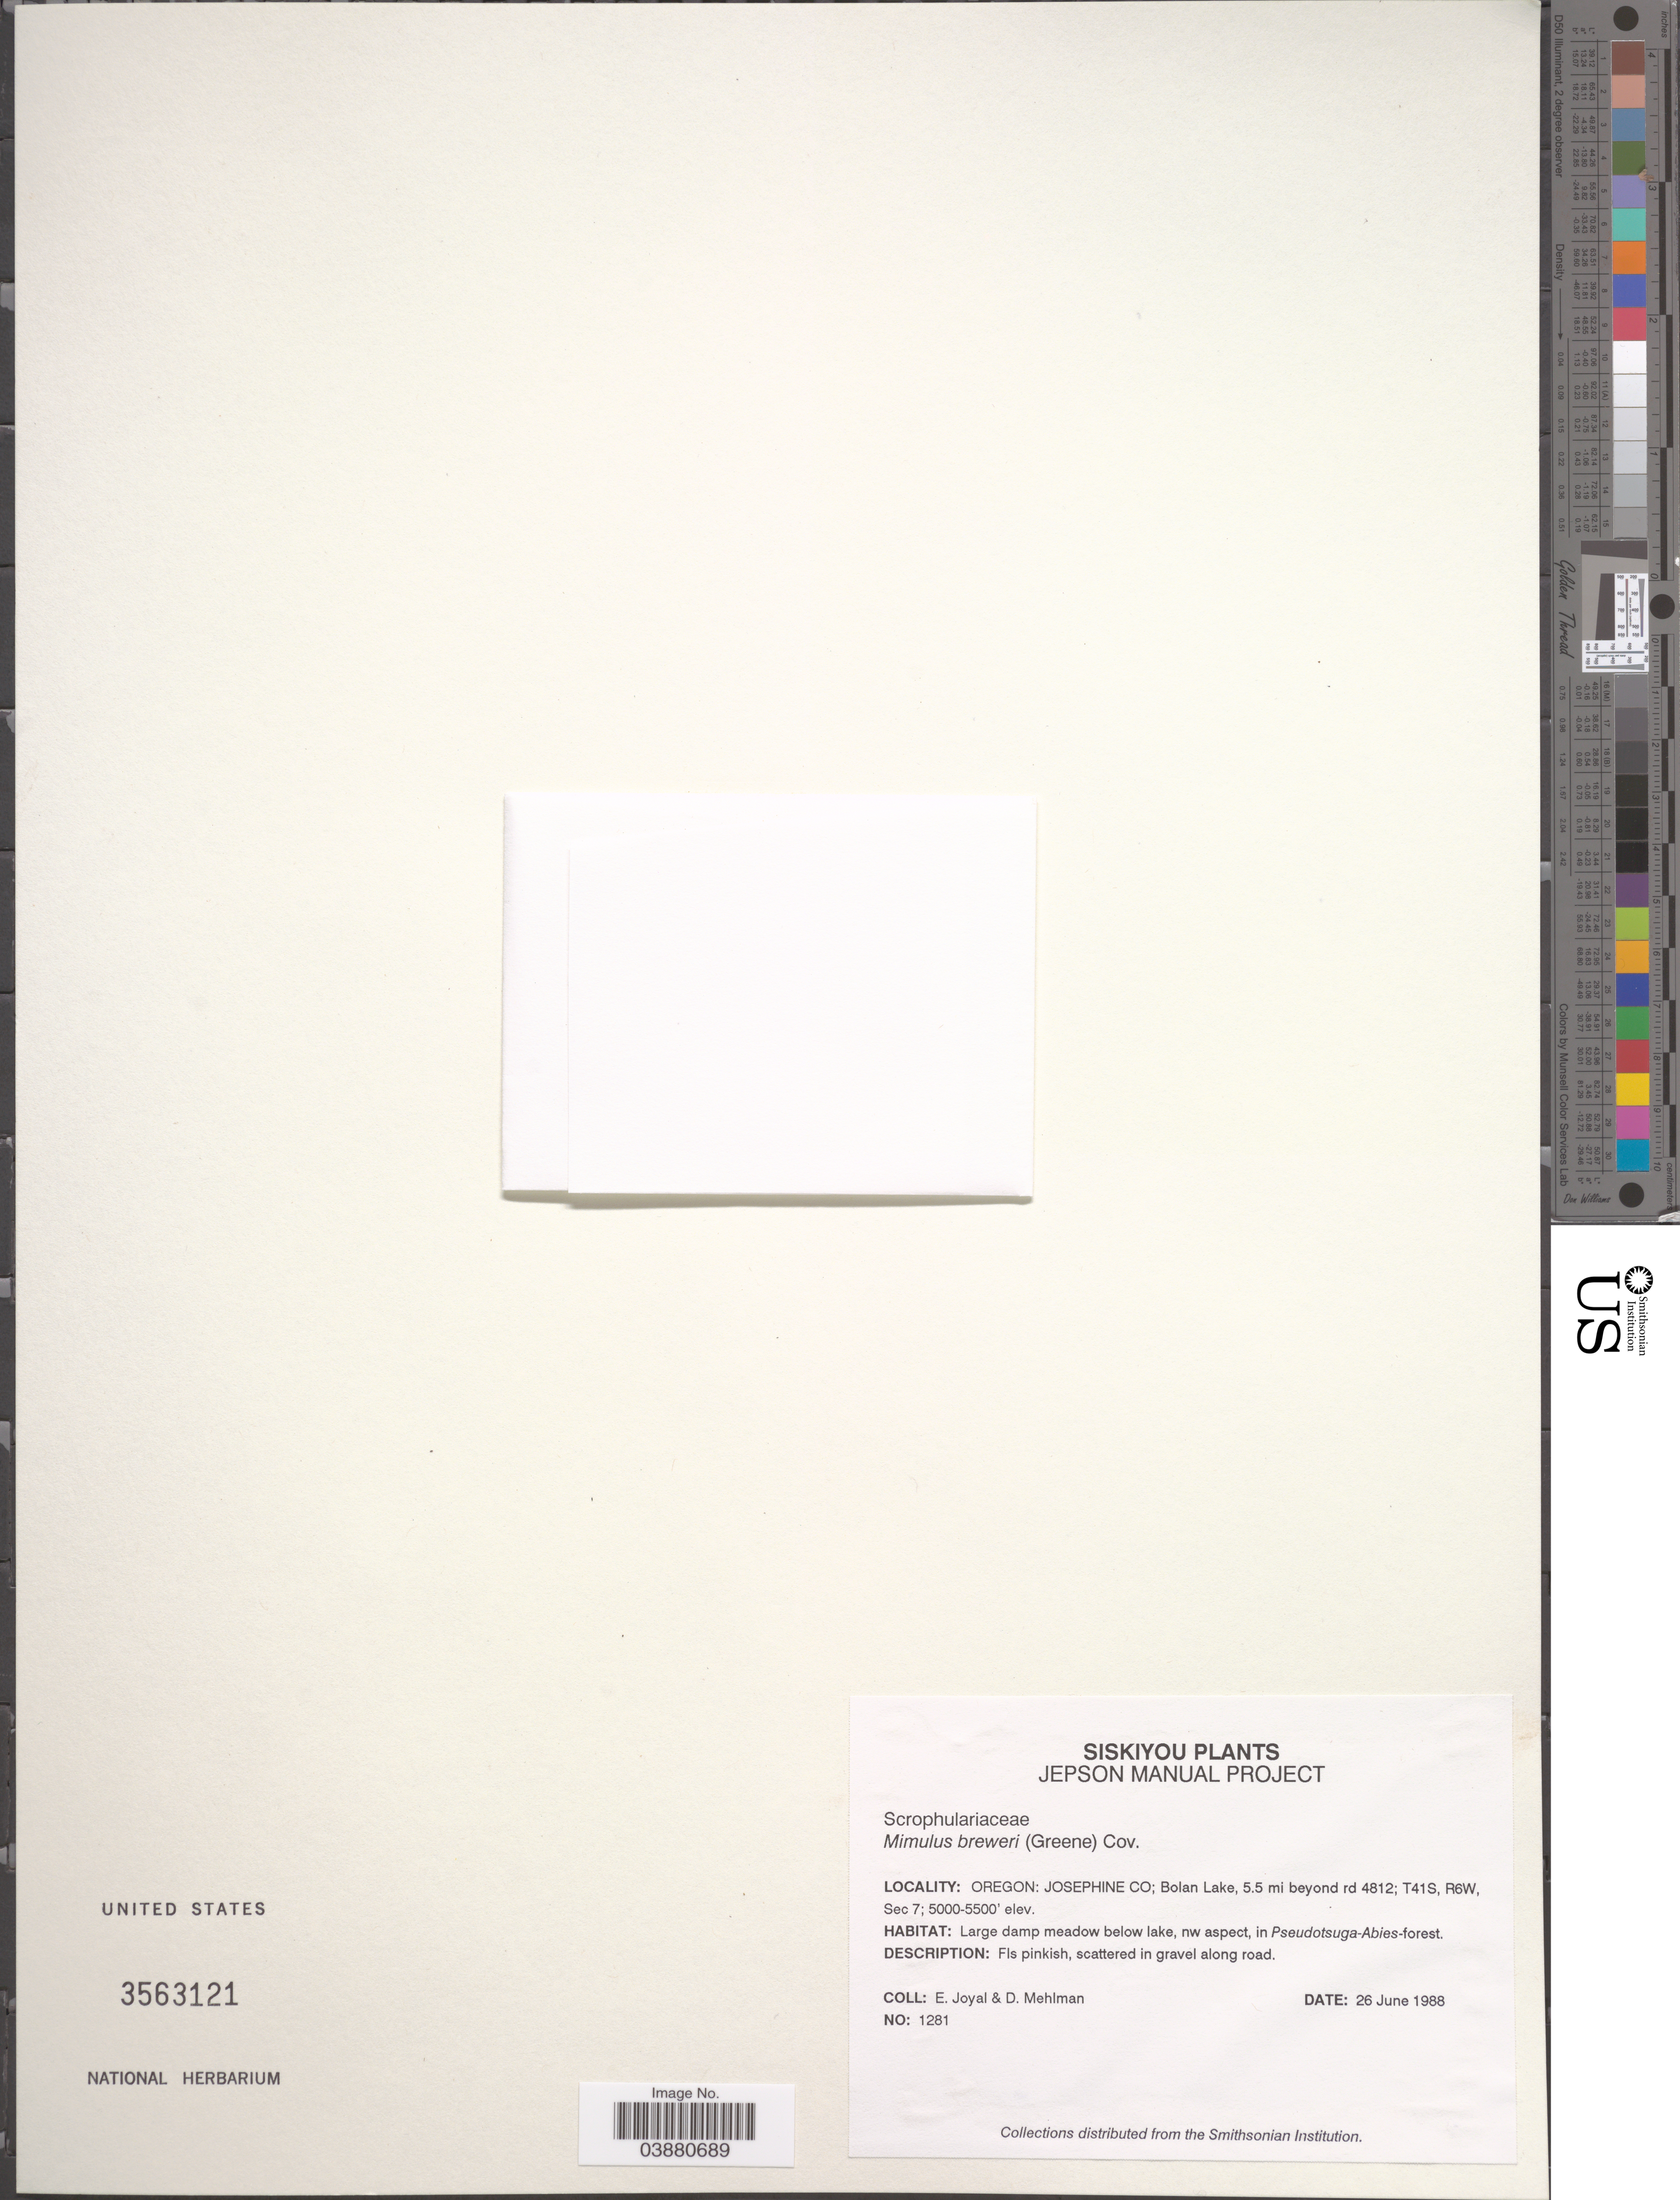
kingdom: Plantae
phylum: Tracheophyta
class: Magnoliopsida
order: Lamiales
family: Phrymaceae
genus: Mimulus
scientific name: Mimulus breweri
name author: (Greene) Coville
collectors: E. Joyal & D. Mehlman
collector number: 1281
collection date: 1988-06-26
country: United States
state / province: Oregon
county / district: Josephine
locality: Siskiyou. Josephine Co; Bolan Lake, 5.5 mi beyond rd 4812; T41S, R6W, Sec 7.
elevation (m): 1524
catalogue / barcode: US 3563121